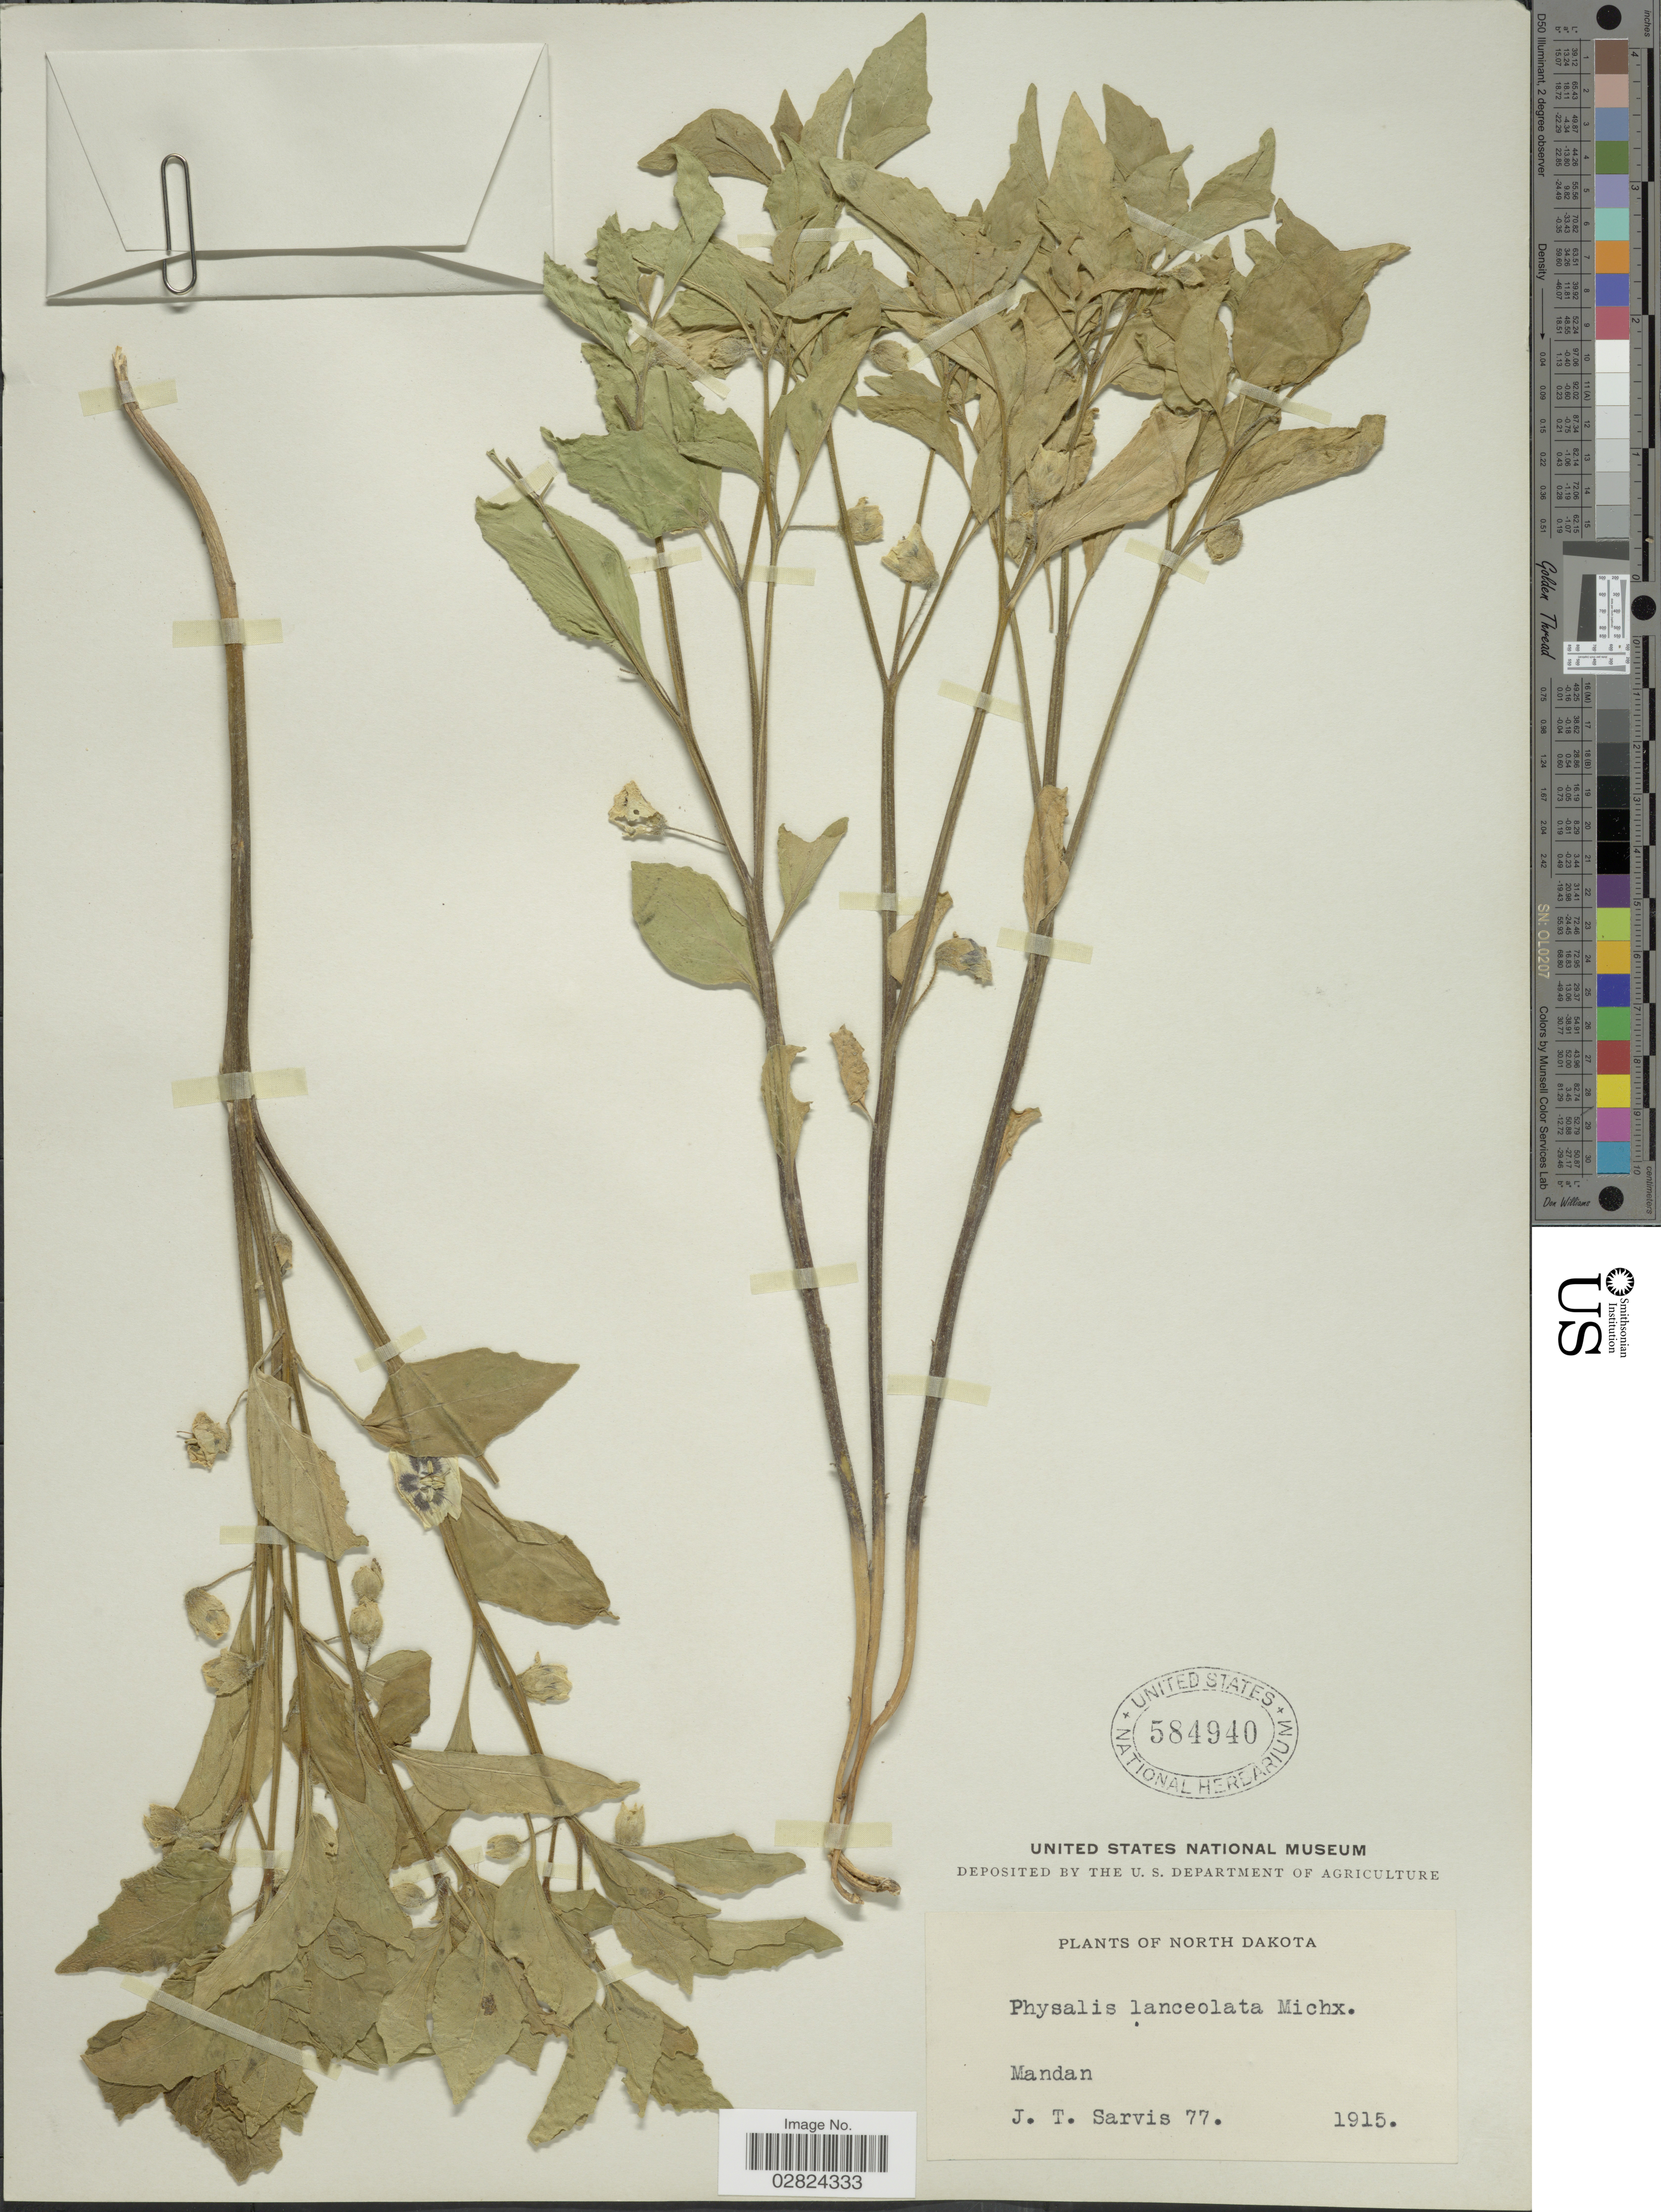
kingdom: Plantae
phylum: Tracheophyta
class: Magnoliopsida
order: Solanales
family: Solanaceae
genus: Physalis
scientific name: Physalis virginiana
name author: Mill.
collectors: J. Sarvis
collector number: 77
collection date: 1915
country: United States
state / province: North Dakota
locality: Mandan.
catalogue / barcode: US 584940